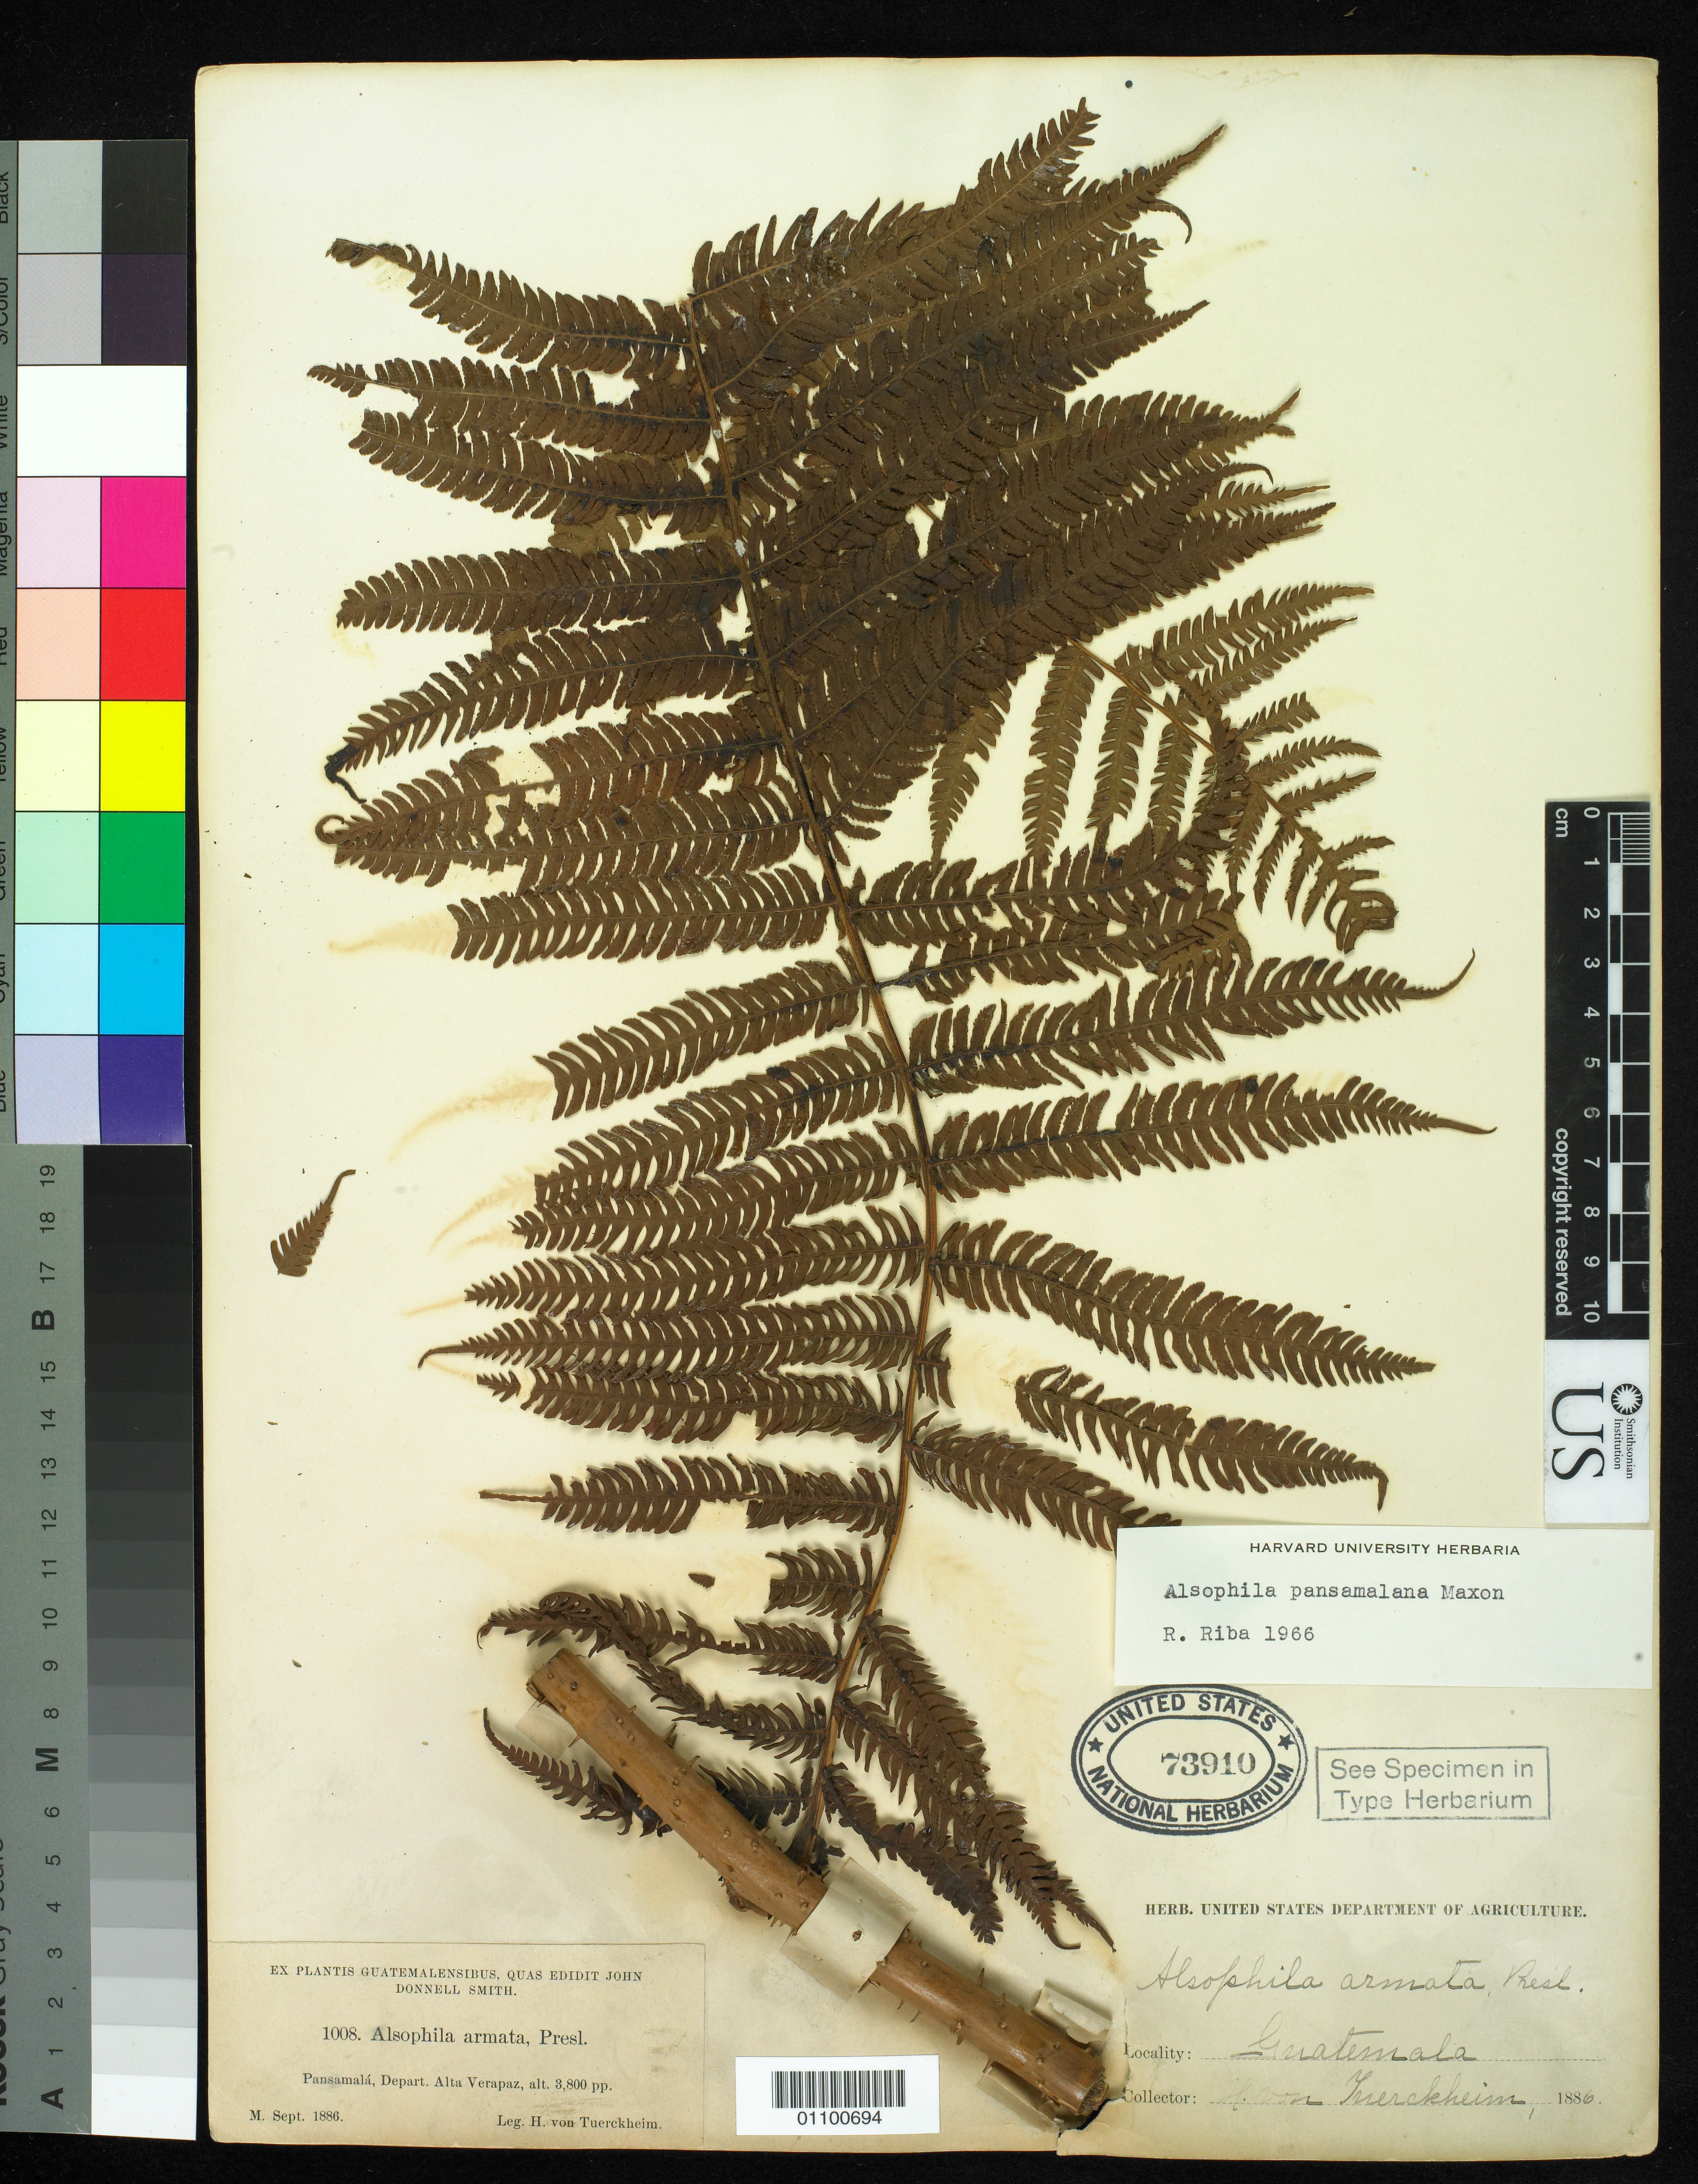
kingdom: Plantae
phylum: Tracheophyta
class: Polypodiopsida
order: Cyatheales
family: Cyatheaceae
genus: Alsophila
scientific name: Alsophila pansamalana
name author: Maxon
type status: Isotype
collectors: H. von Türckheim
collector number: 1008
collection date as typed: Sep 1886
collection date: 1886-09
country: Guatemala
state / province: Alta Verapaz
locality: Pansamalá.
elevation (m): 1150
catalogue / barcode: US 73910